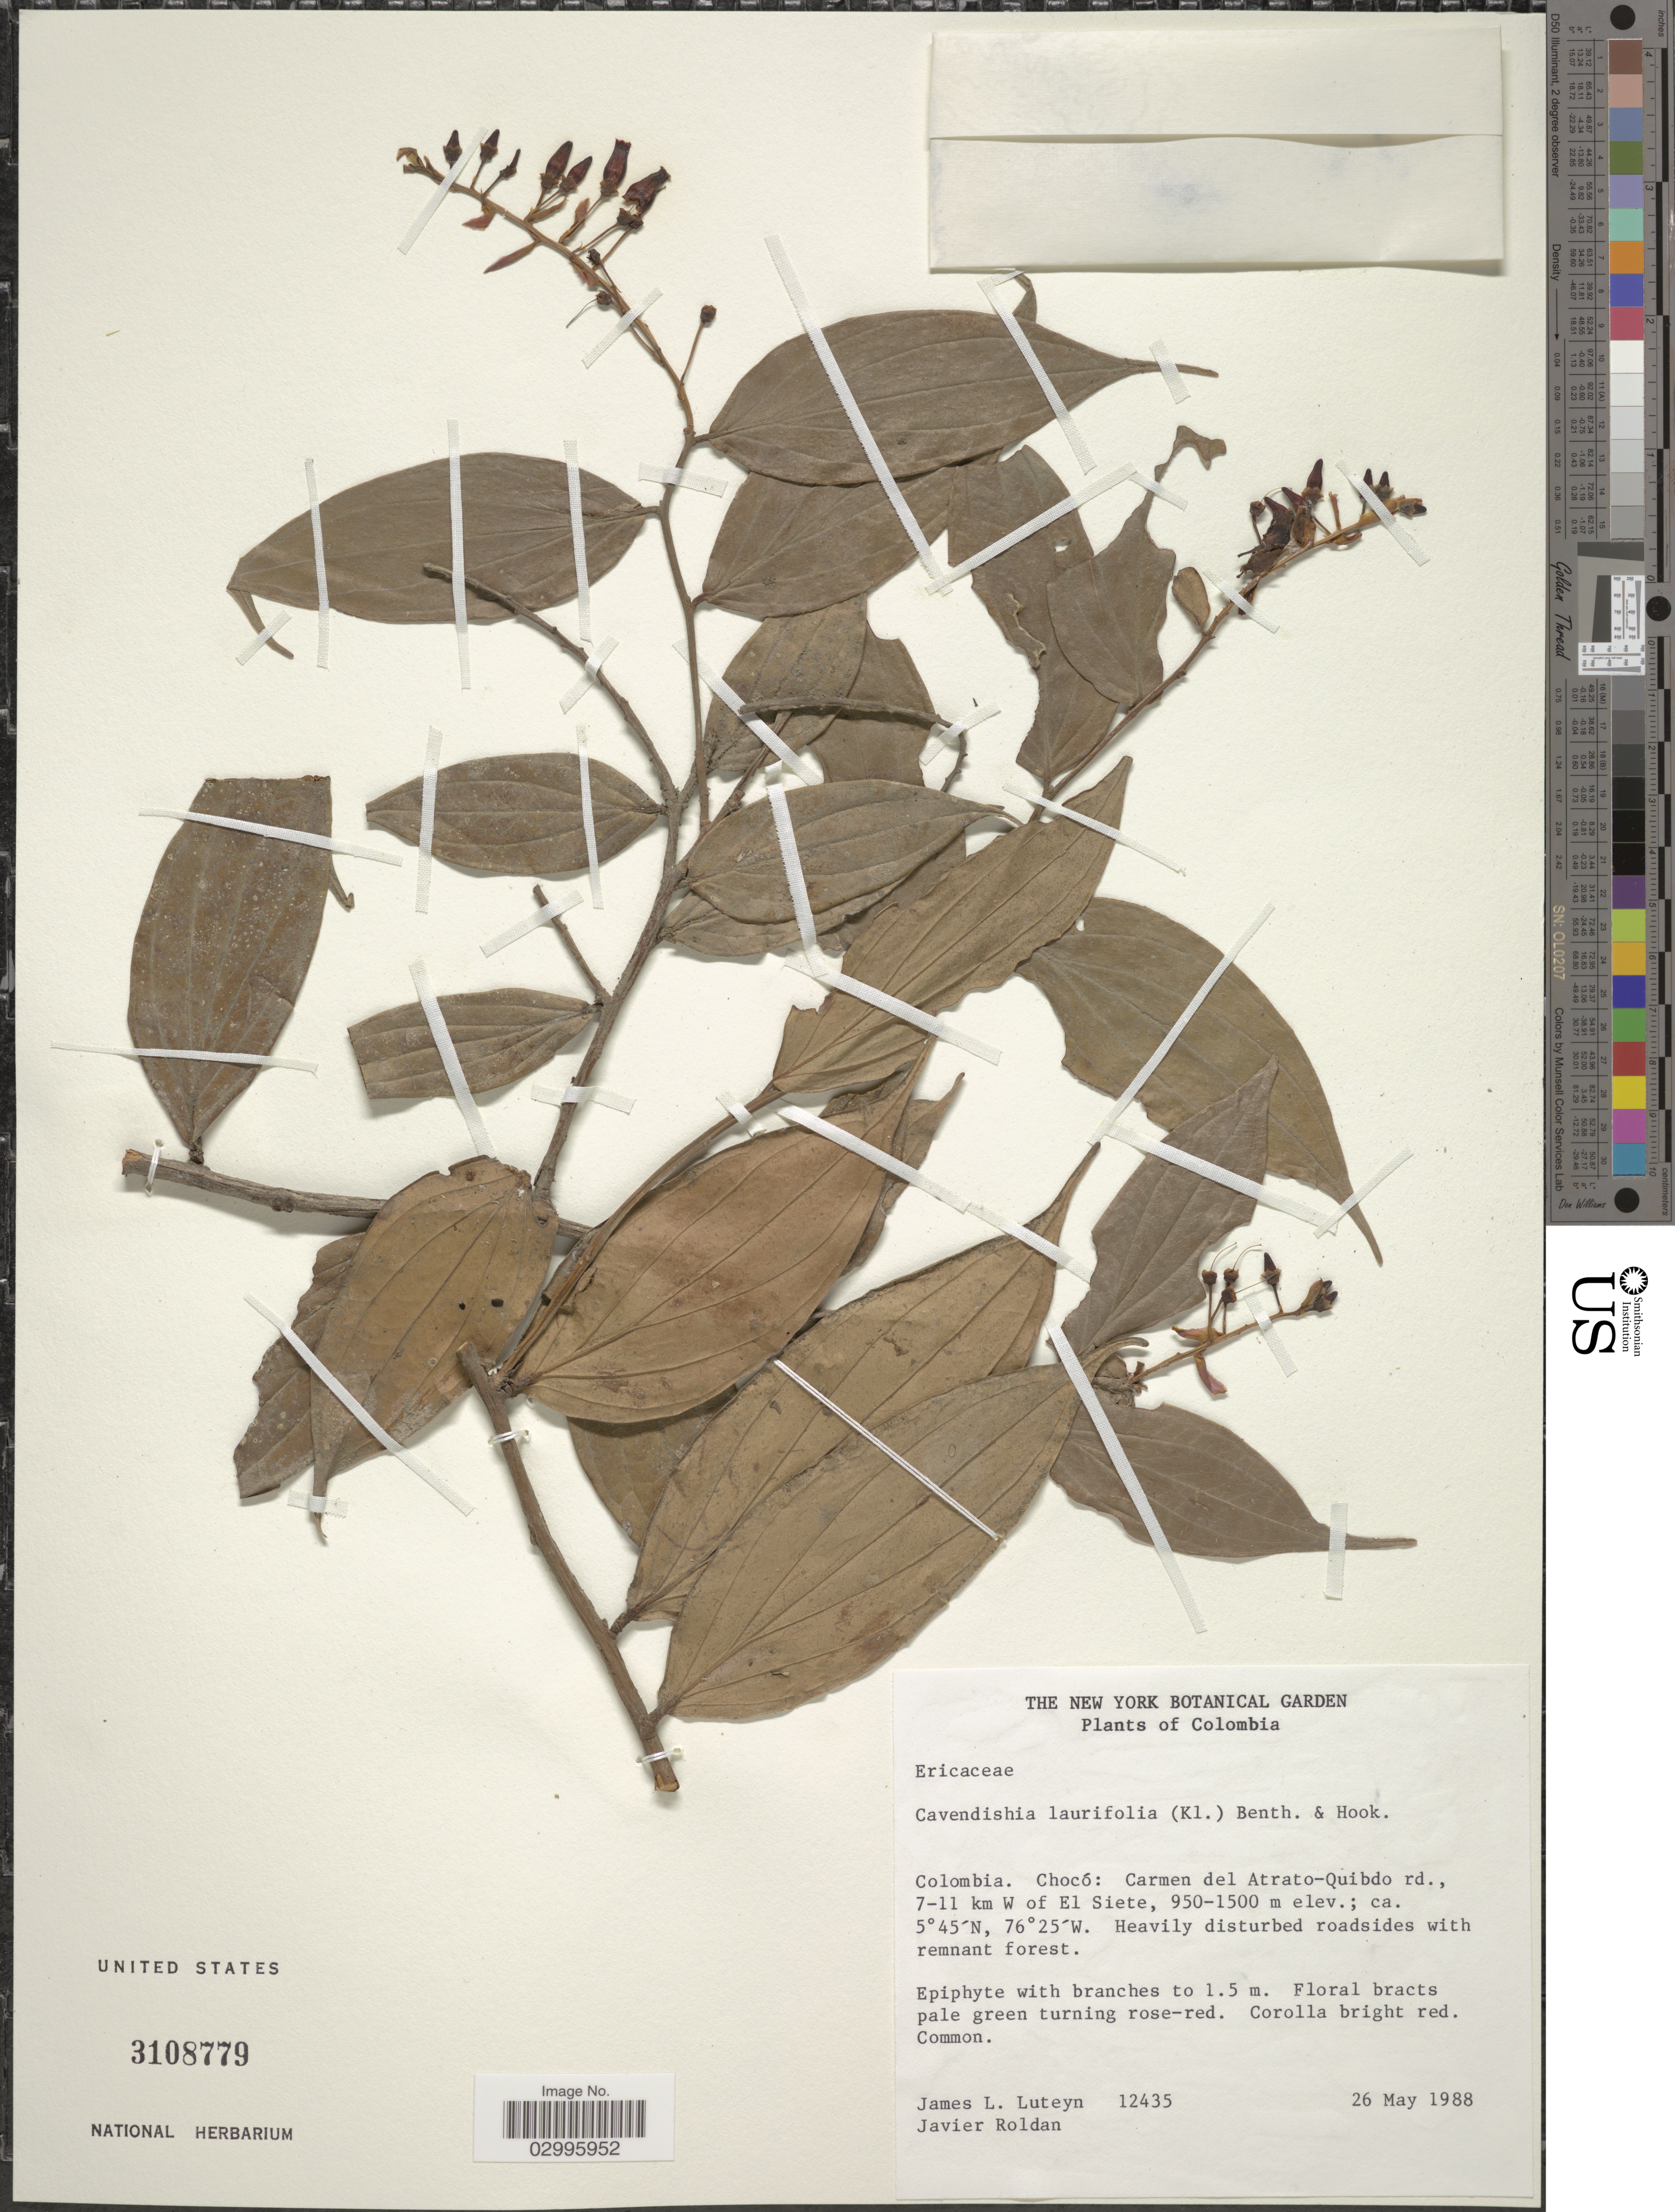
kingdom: Plantae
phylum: Tracheophyta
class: Magnoliopsida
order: Ericales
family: Ericaceae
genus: Cavendishia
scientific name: Cavendishia laurifolia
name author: (Klotzsch) Benth. & Hook. f.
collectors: J. Luteyn & J. Roldan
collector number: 12435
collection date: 1988-05-26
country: Colombia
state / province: Chocó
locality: Carmen del Atrato-Quibdo rd., 7-11 km W of El Siete.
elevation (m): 950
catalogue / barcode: US 3108779